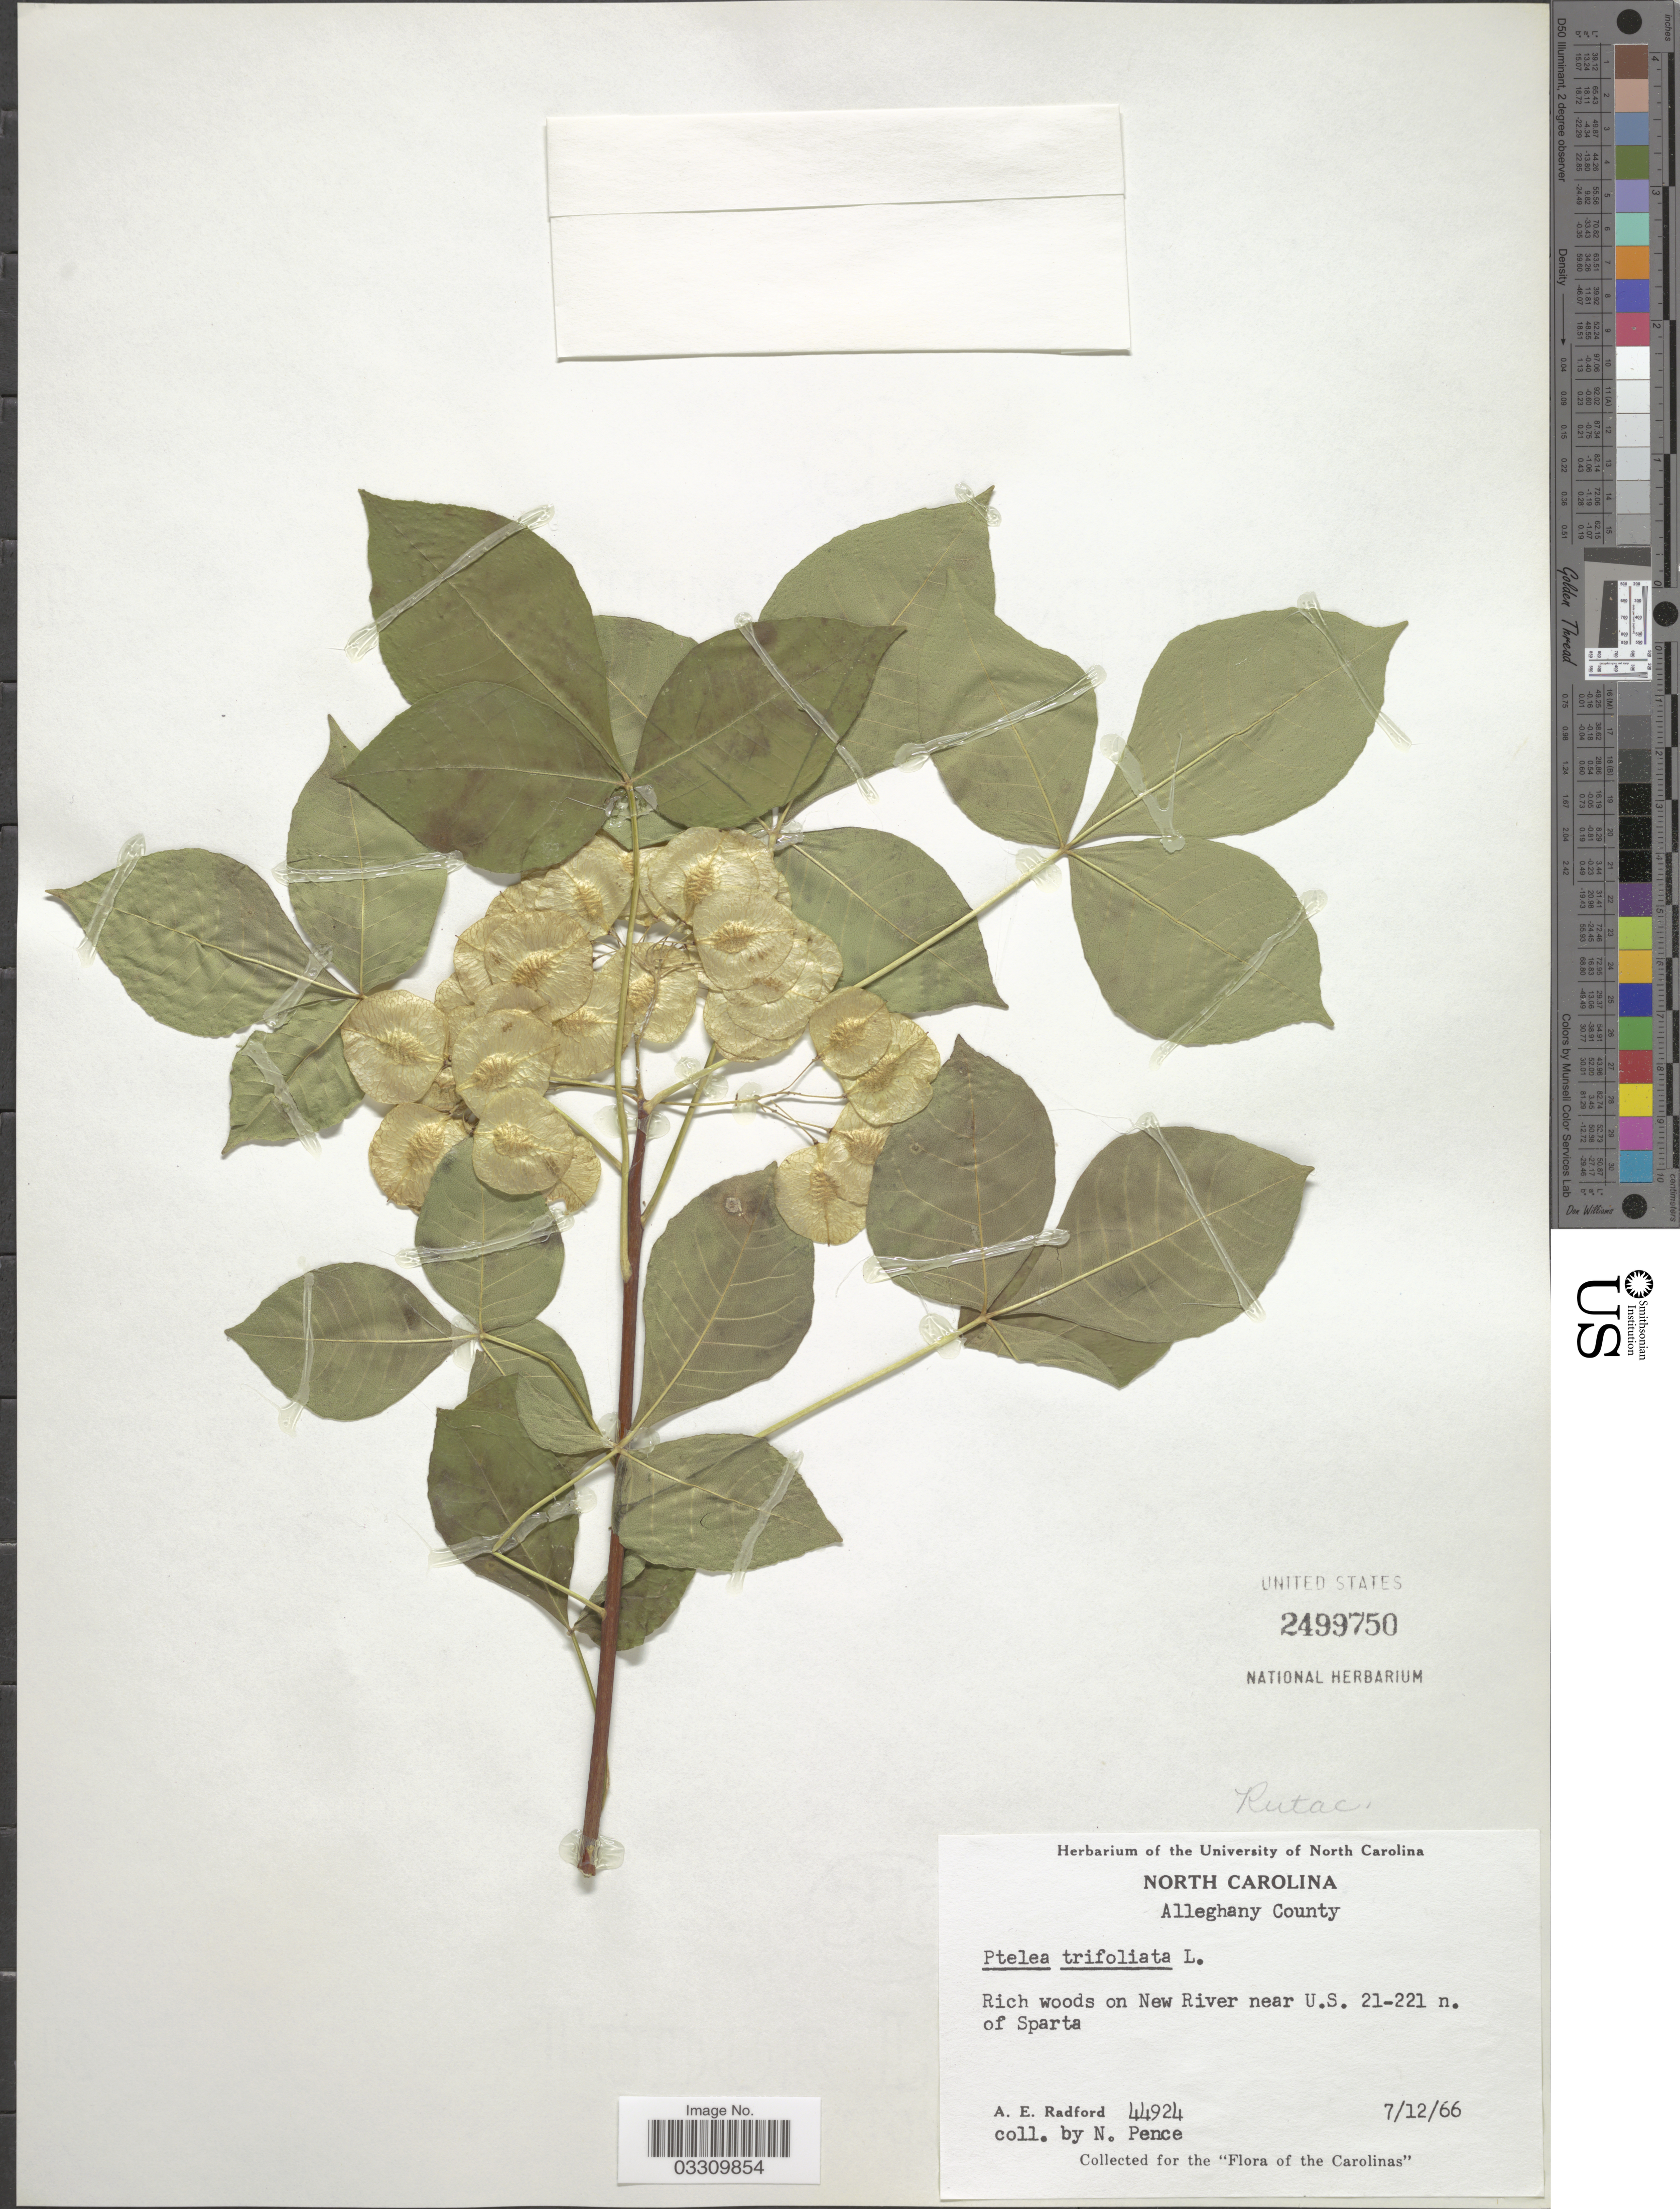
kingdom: Plantae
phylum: Tracheophyta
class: Magnoliopsida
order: Sapindales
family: Rutaceae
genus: Ptelea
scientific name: Ptelea trifoliata var. trifoliata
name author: L.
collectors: N. Pence & A. E. Radford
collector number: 44924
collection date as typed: Transcribed d/m/y: 12/7/66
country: United States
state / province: North Carolina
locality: Alleghany County. Rich woods on New River near U.S. 21-221 n. of Sparta.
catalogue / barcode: US 2499750